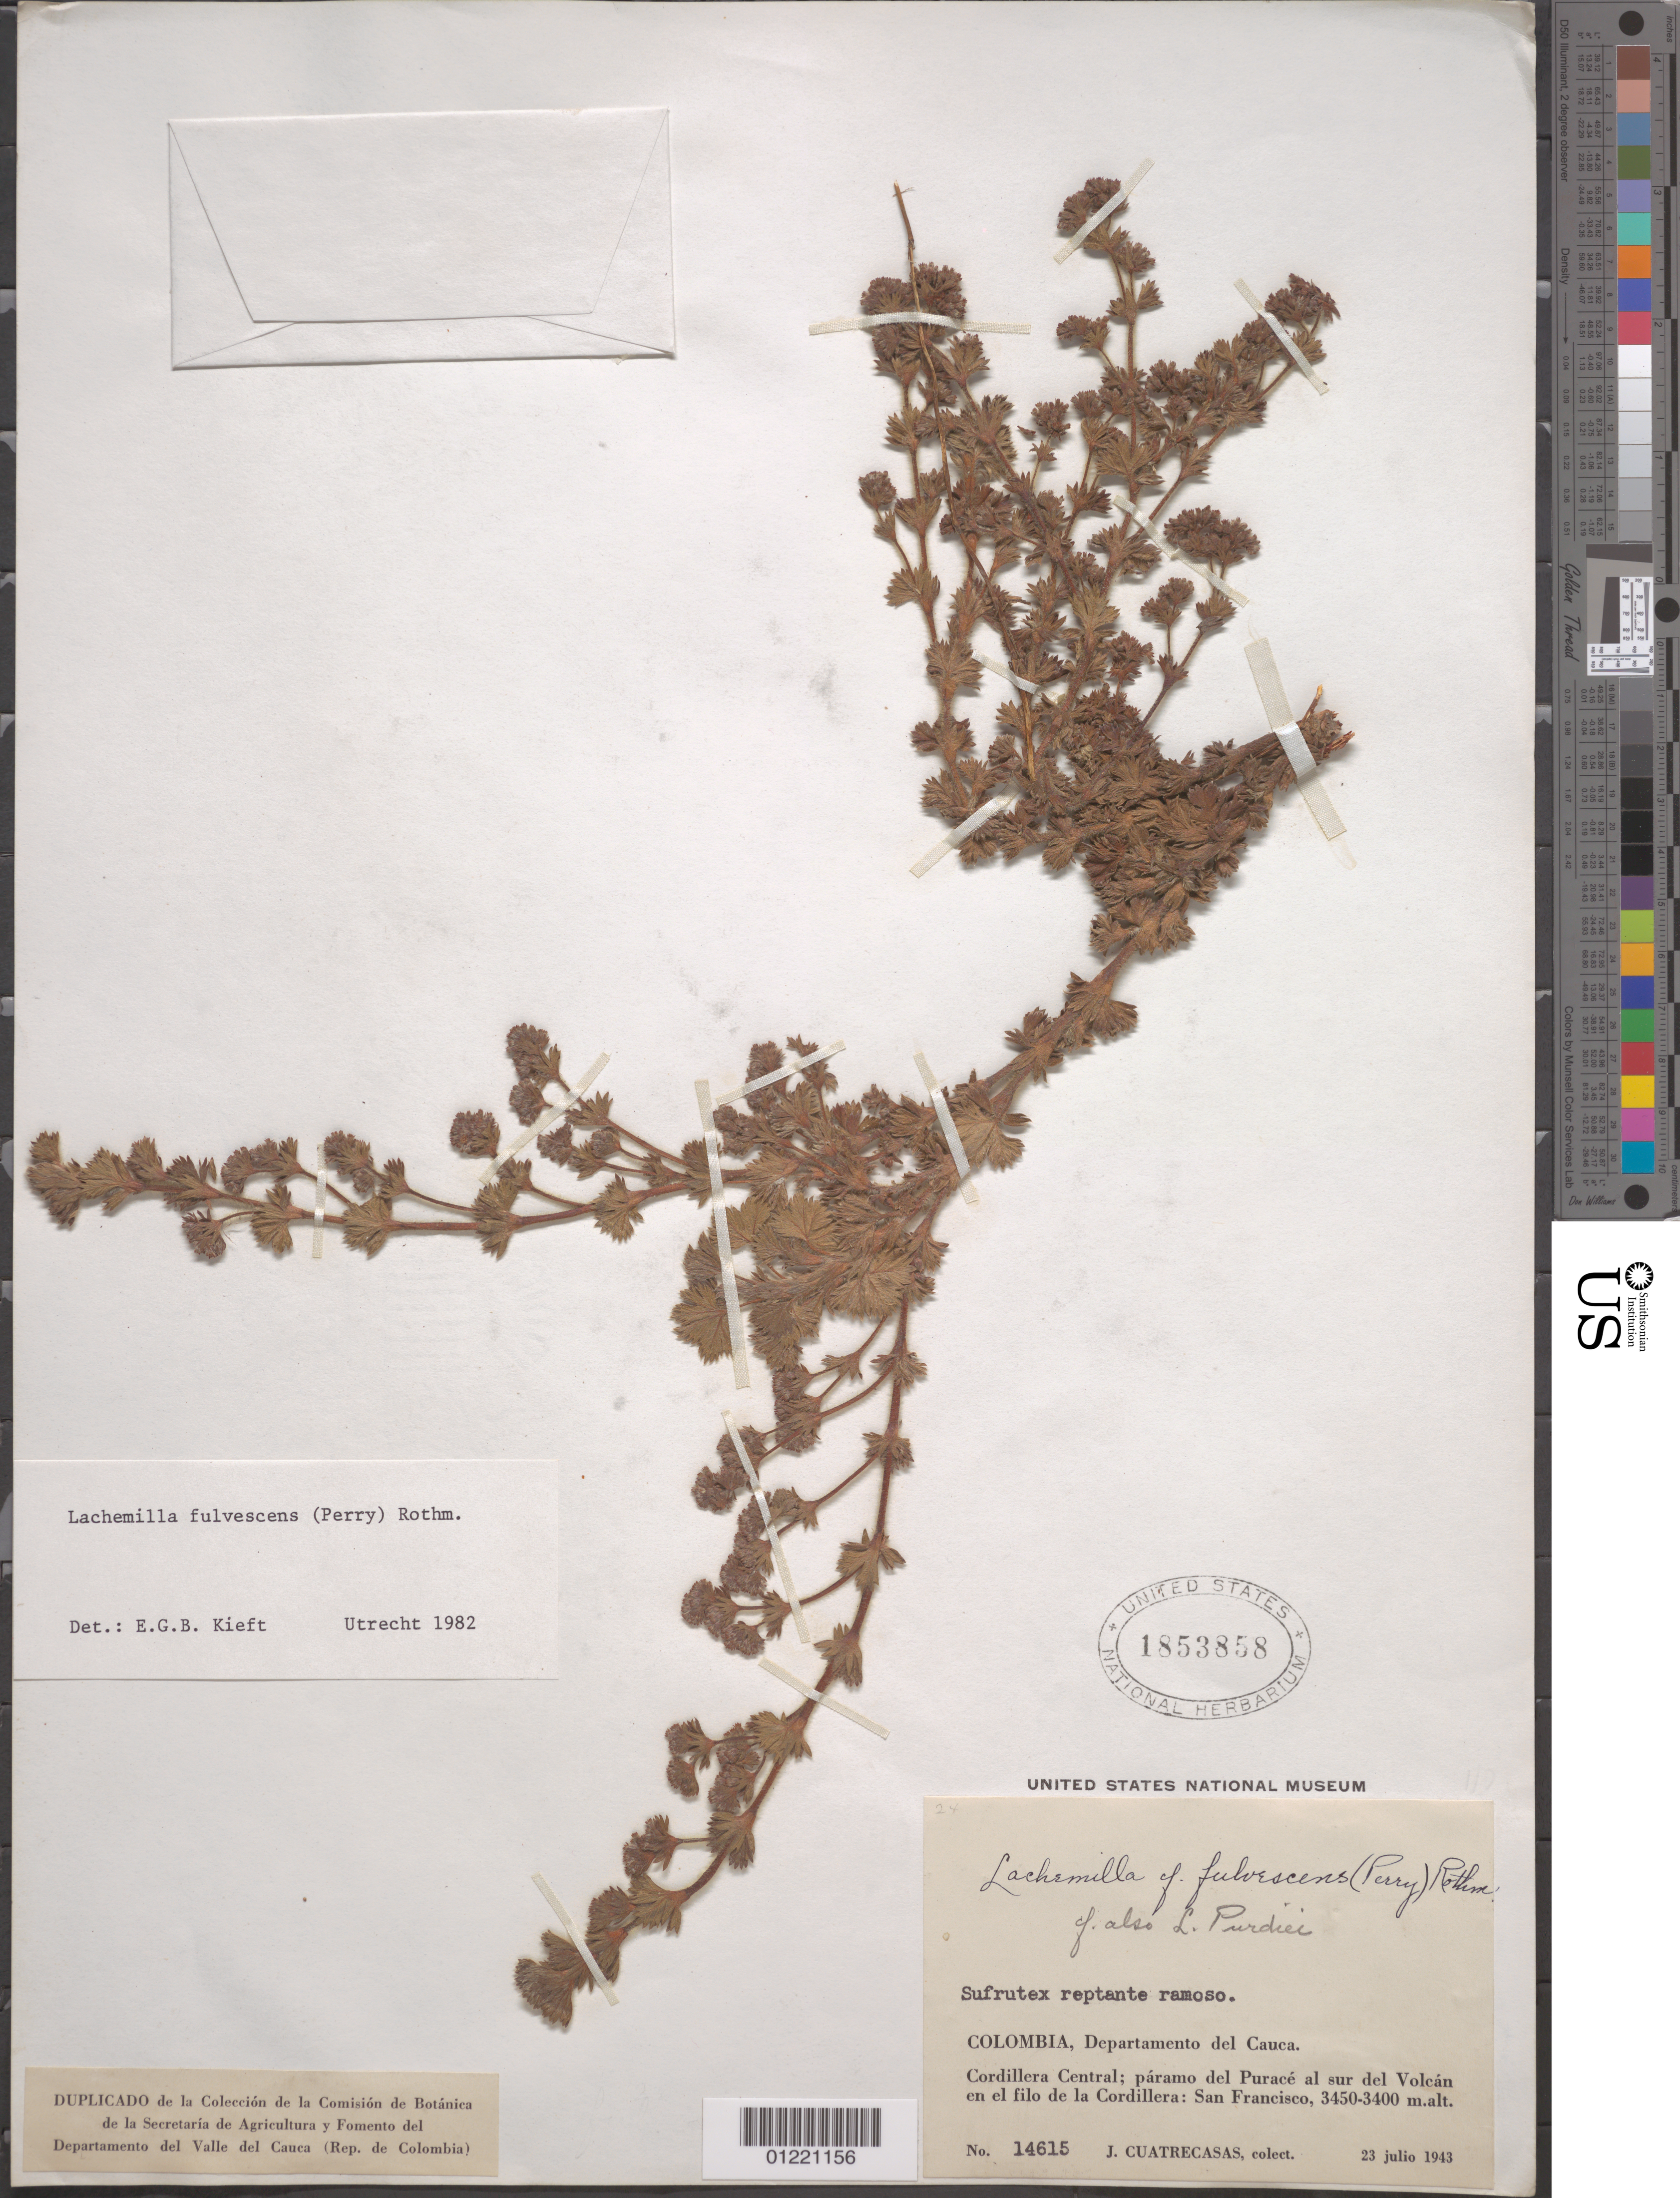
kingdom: Plantae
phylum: Tracheophyta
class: Magnoliopsida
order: Rosales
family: Rosaceae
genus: Lachemilla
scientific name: Lachemilla fulvescens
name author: (L.M. Perry) Rothm.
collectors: J. Cuatrecasas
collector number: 14615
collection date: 1943-07-23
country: Colombia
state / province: Cauca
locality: Cordillera Central, páramo del Puracé al sur del Volcán en el filo de la Cordillera, San Francisco.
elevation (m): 3400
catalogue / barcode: US 1853858